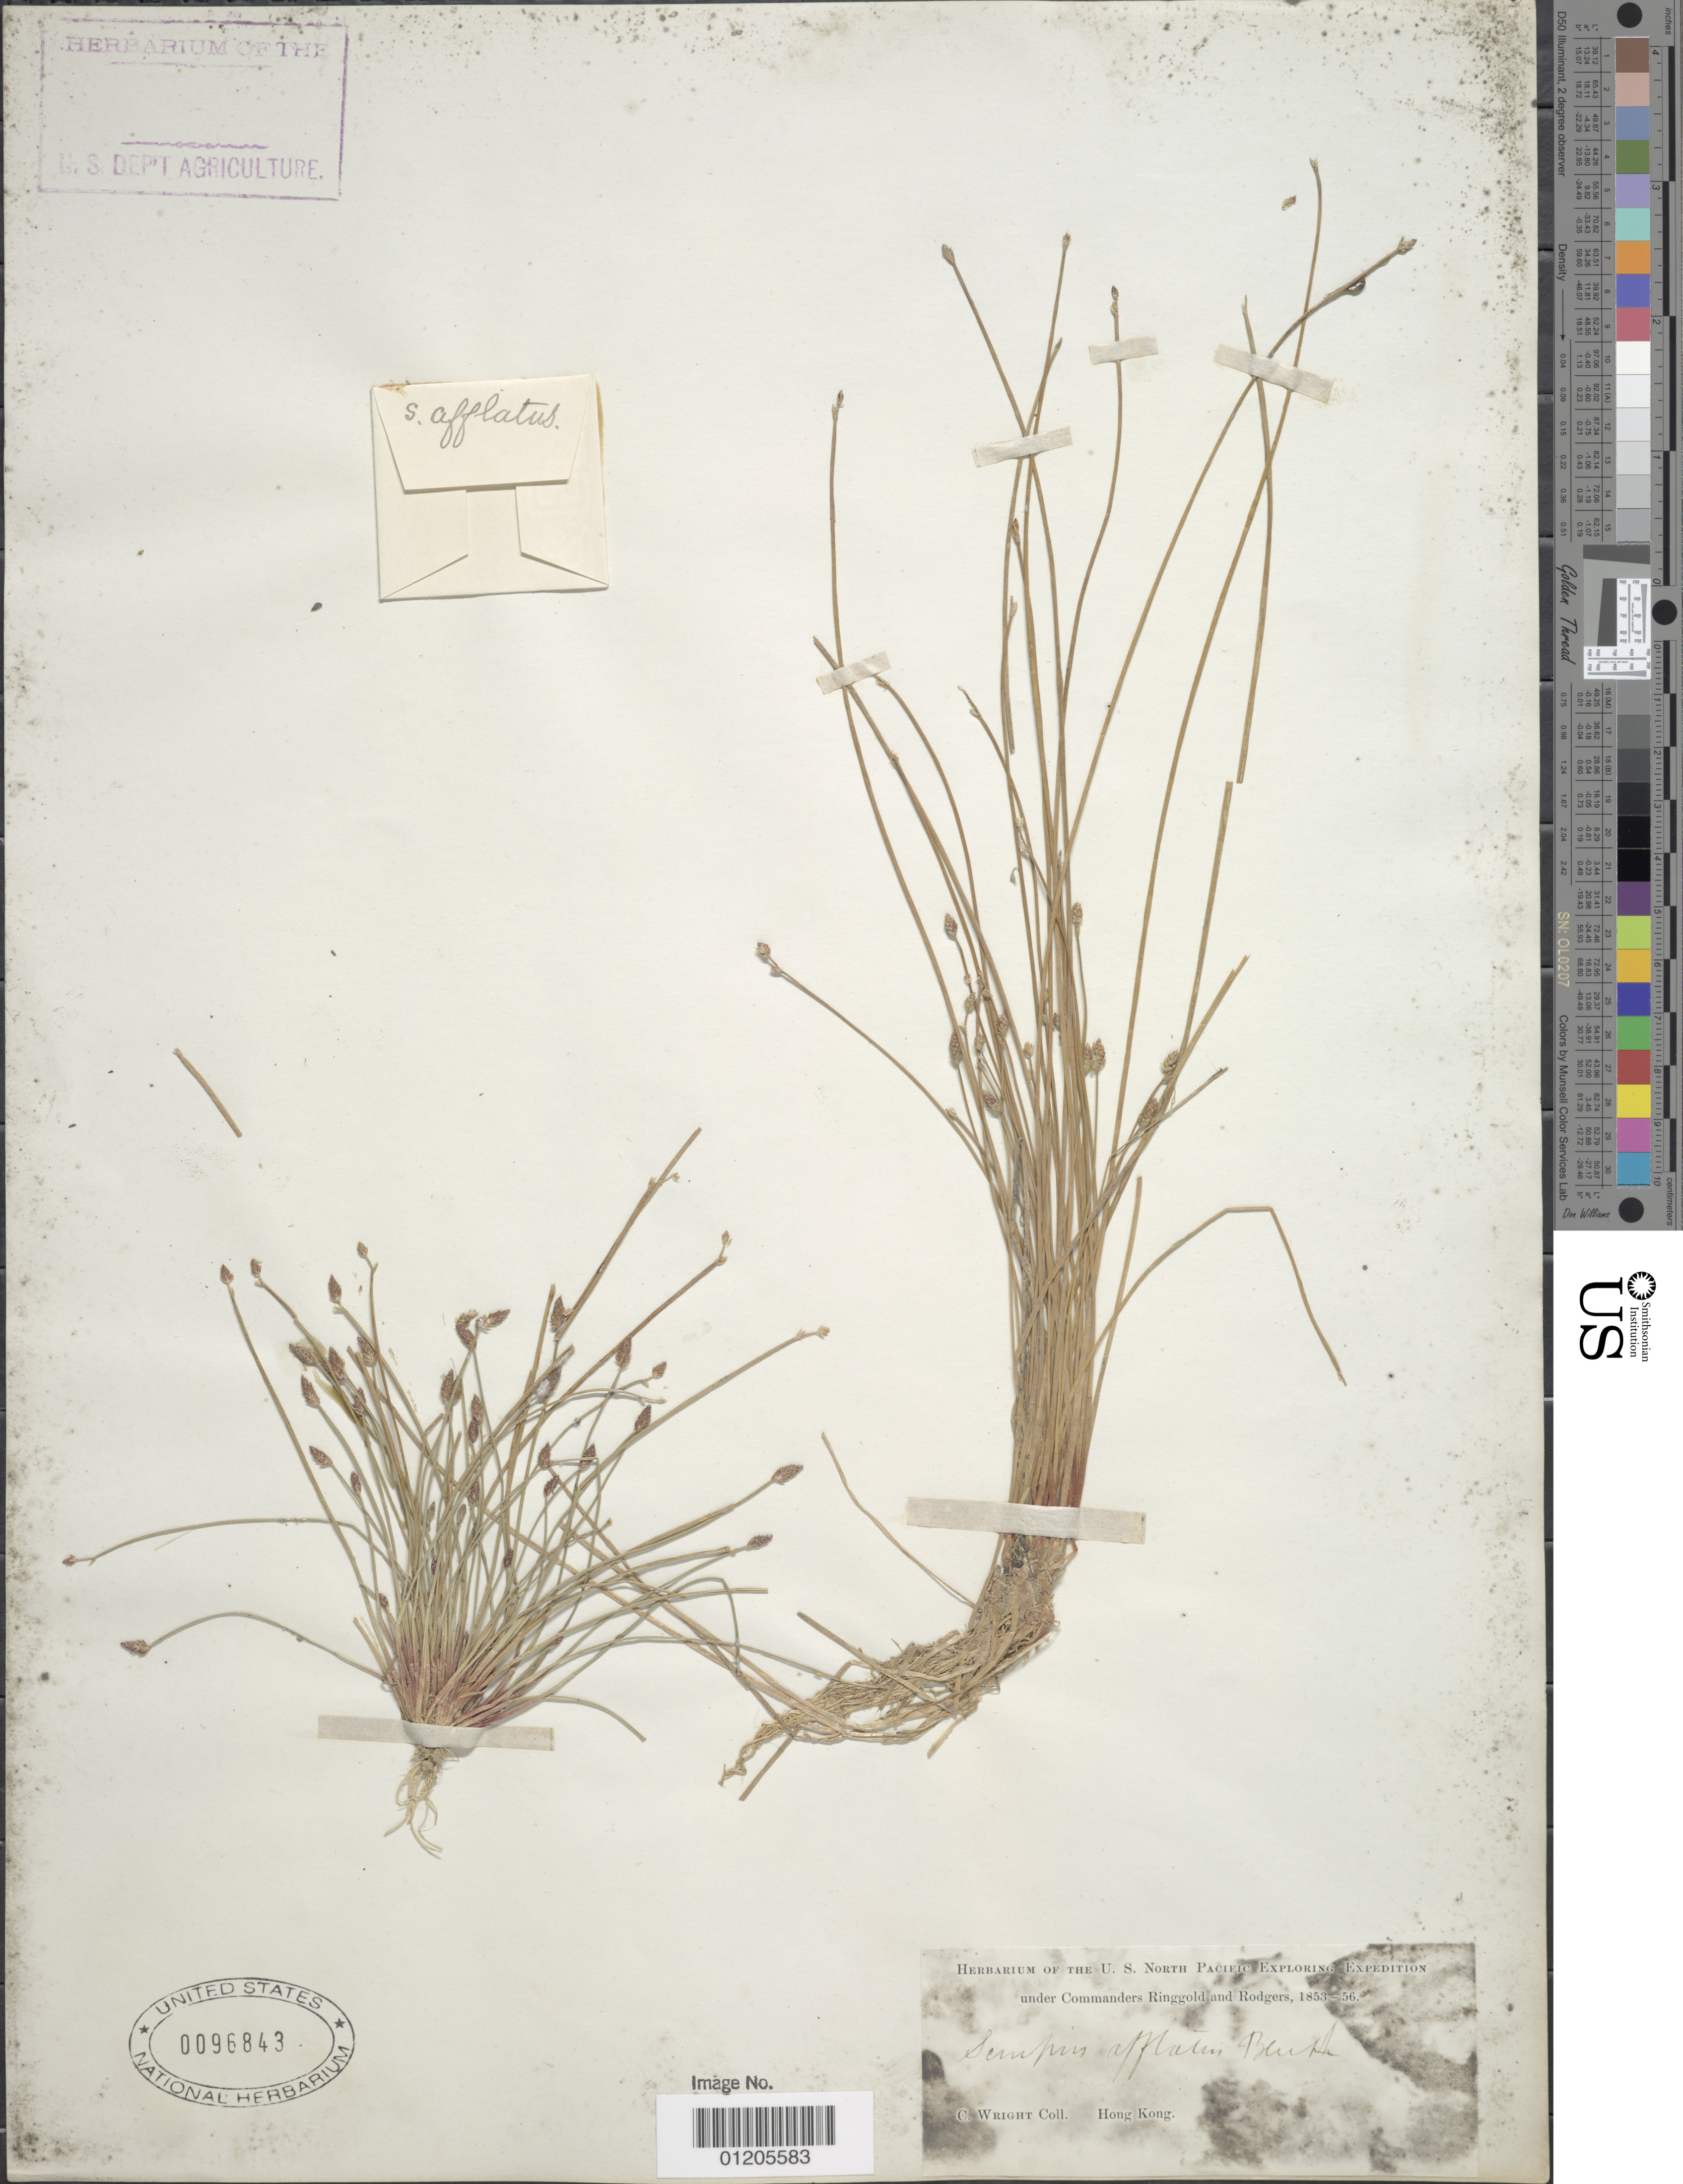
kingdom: Plantae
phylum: Tracheophyta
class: Liliopsida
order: Poales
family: Cyperaceae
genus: Eleocharis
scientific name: Eleocharis congesta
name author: D. Don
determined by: Strong, Mark T., (BOT), Smithsonian Institution - National Museum of Natural History (UNITED STATES)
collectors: C. Wright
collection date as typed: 1853 to -- -- 1856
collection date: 1853/1856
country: China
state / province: Hong Kong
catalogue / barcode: US 96843